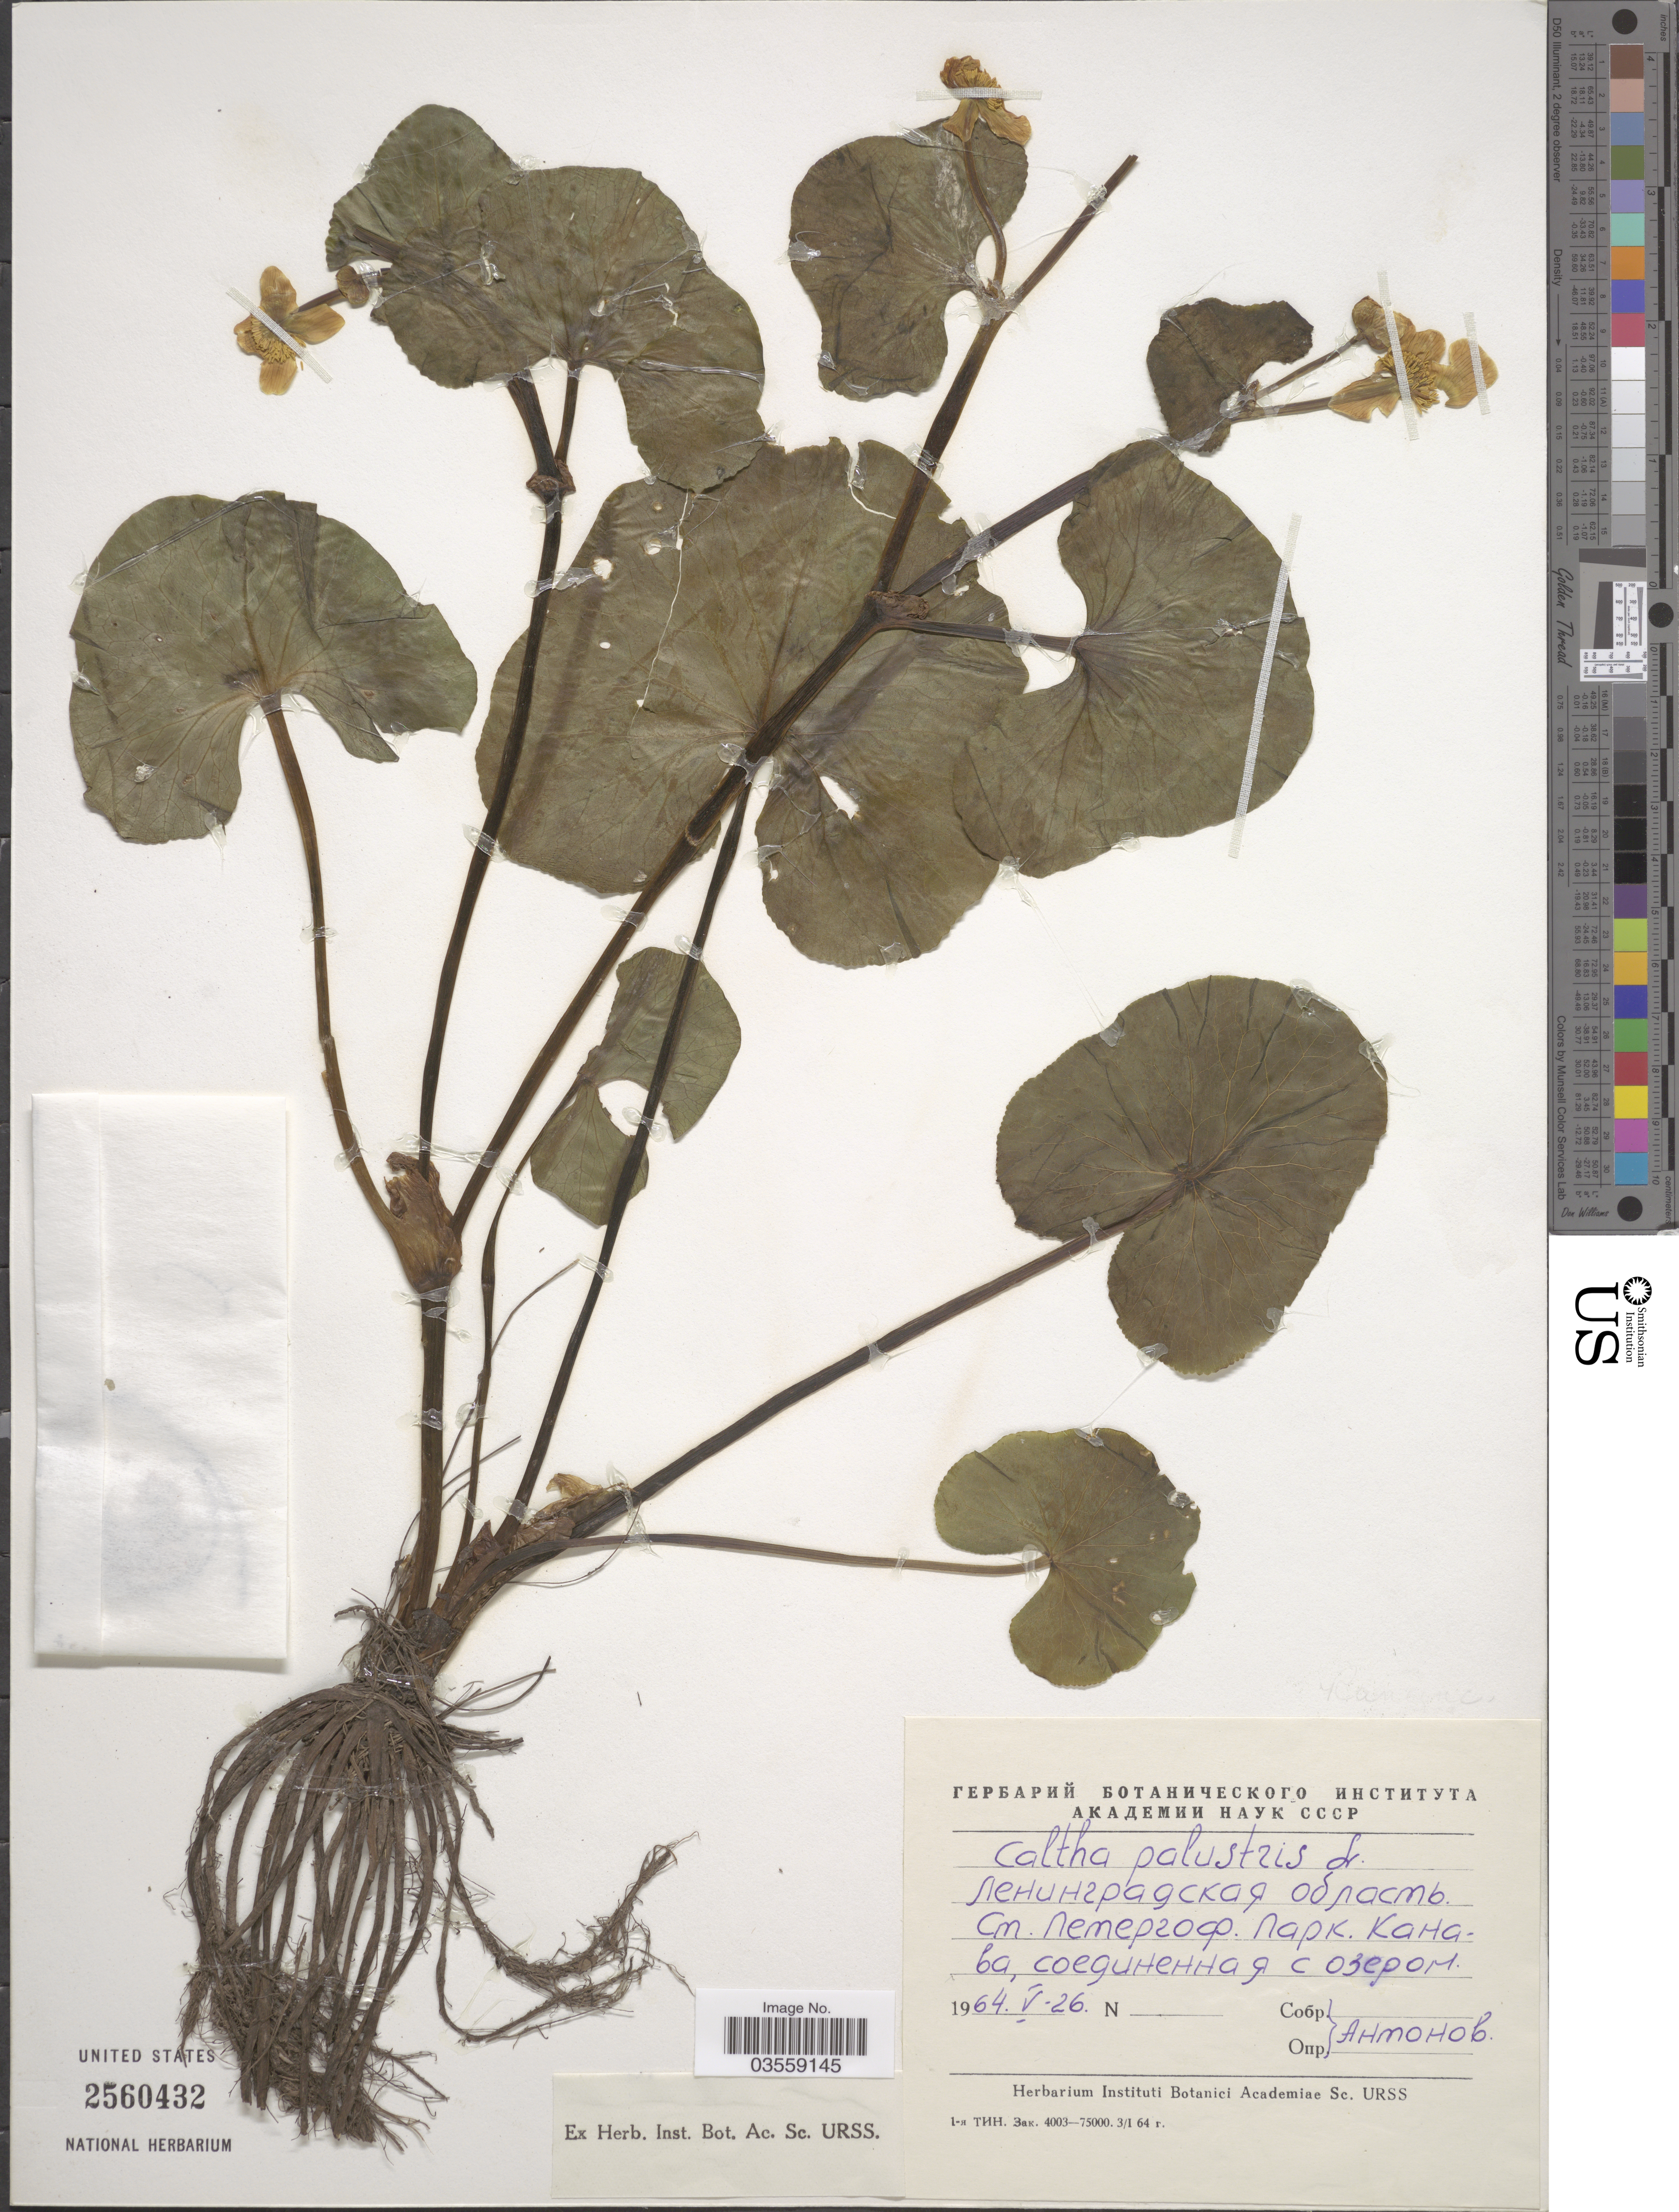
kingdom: Plantae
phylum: Tracheophyta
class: Magnoliopsida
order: Ranunculales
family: Ranunculaceae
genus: Caltha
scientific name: Caltha palustris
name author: L.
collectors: Antonov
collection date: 1964-05-26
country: Russian Federation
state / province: Leningrad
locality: Petergof.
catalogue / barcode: US 2560432